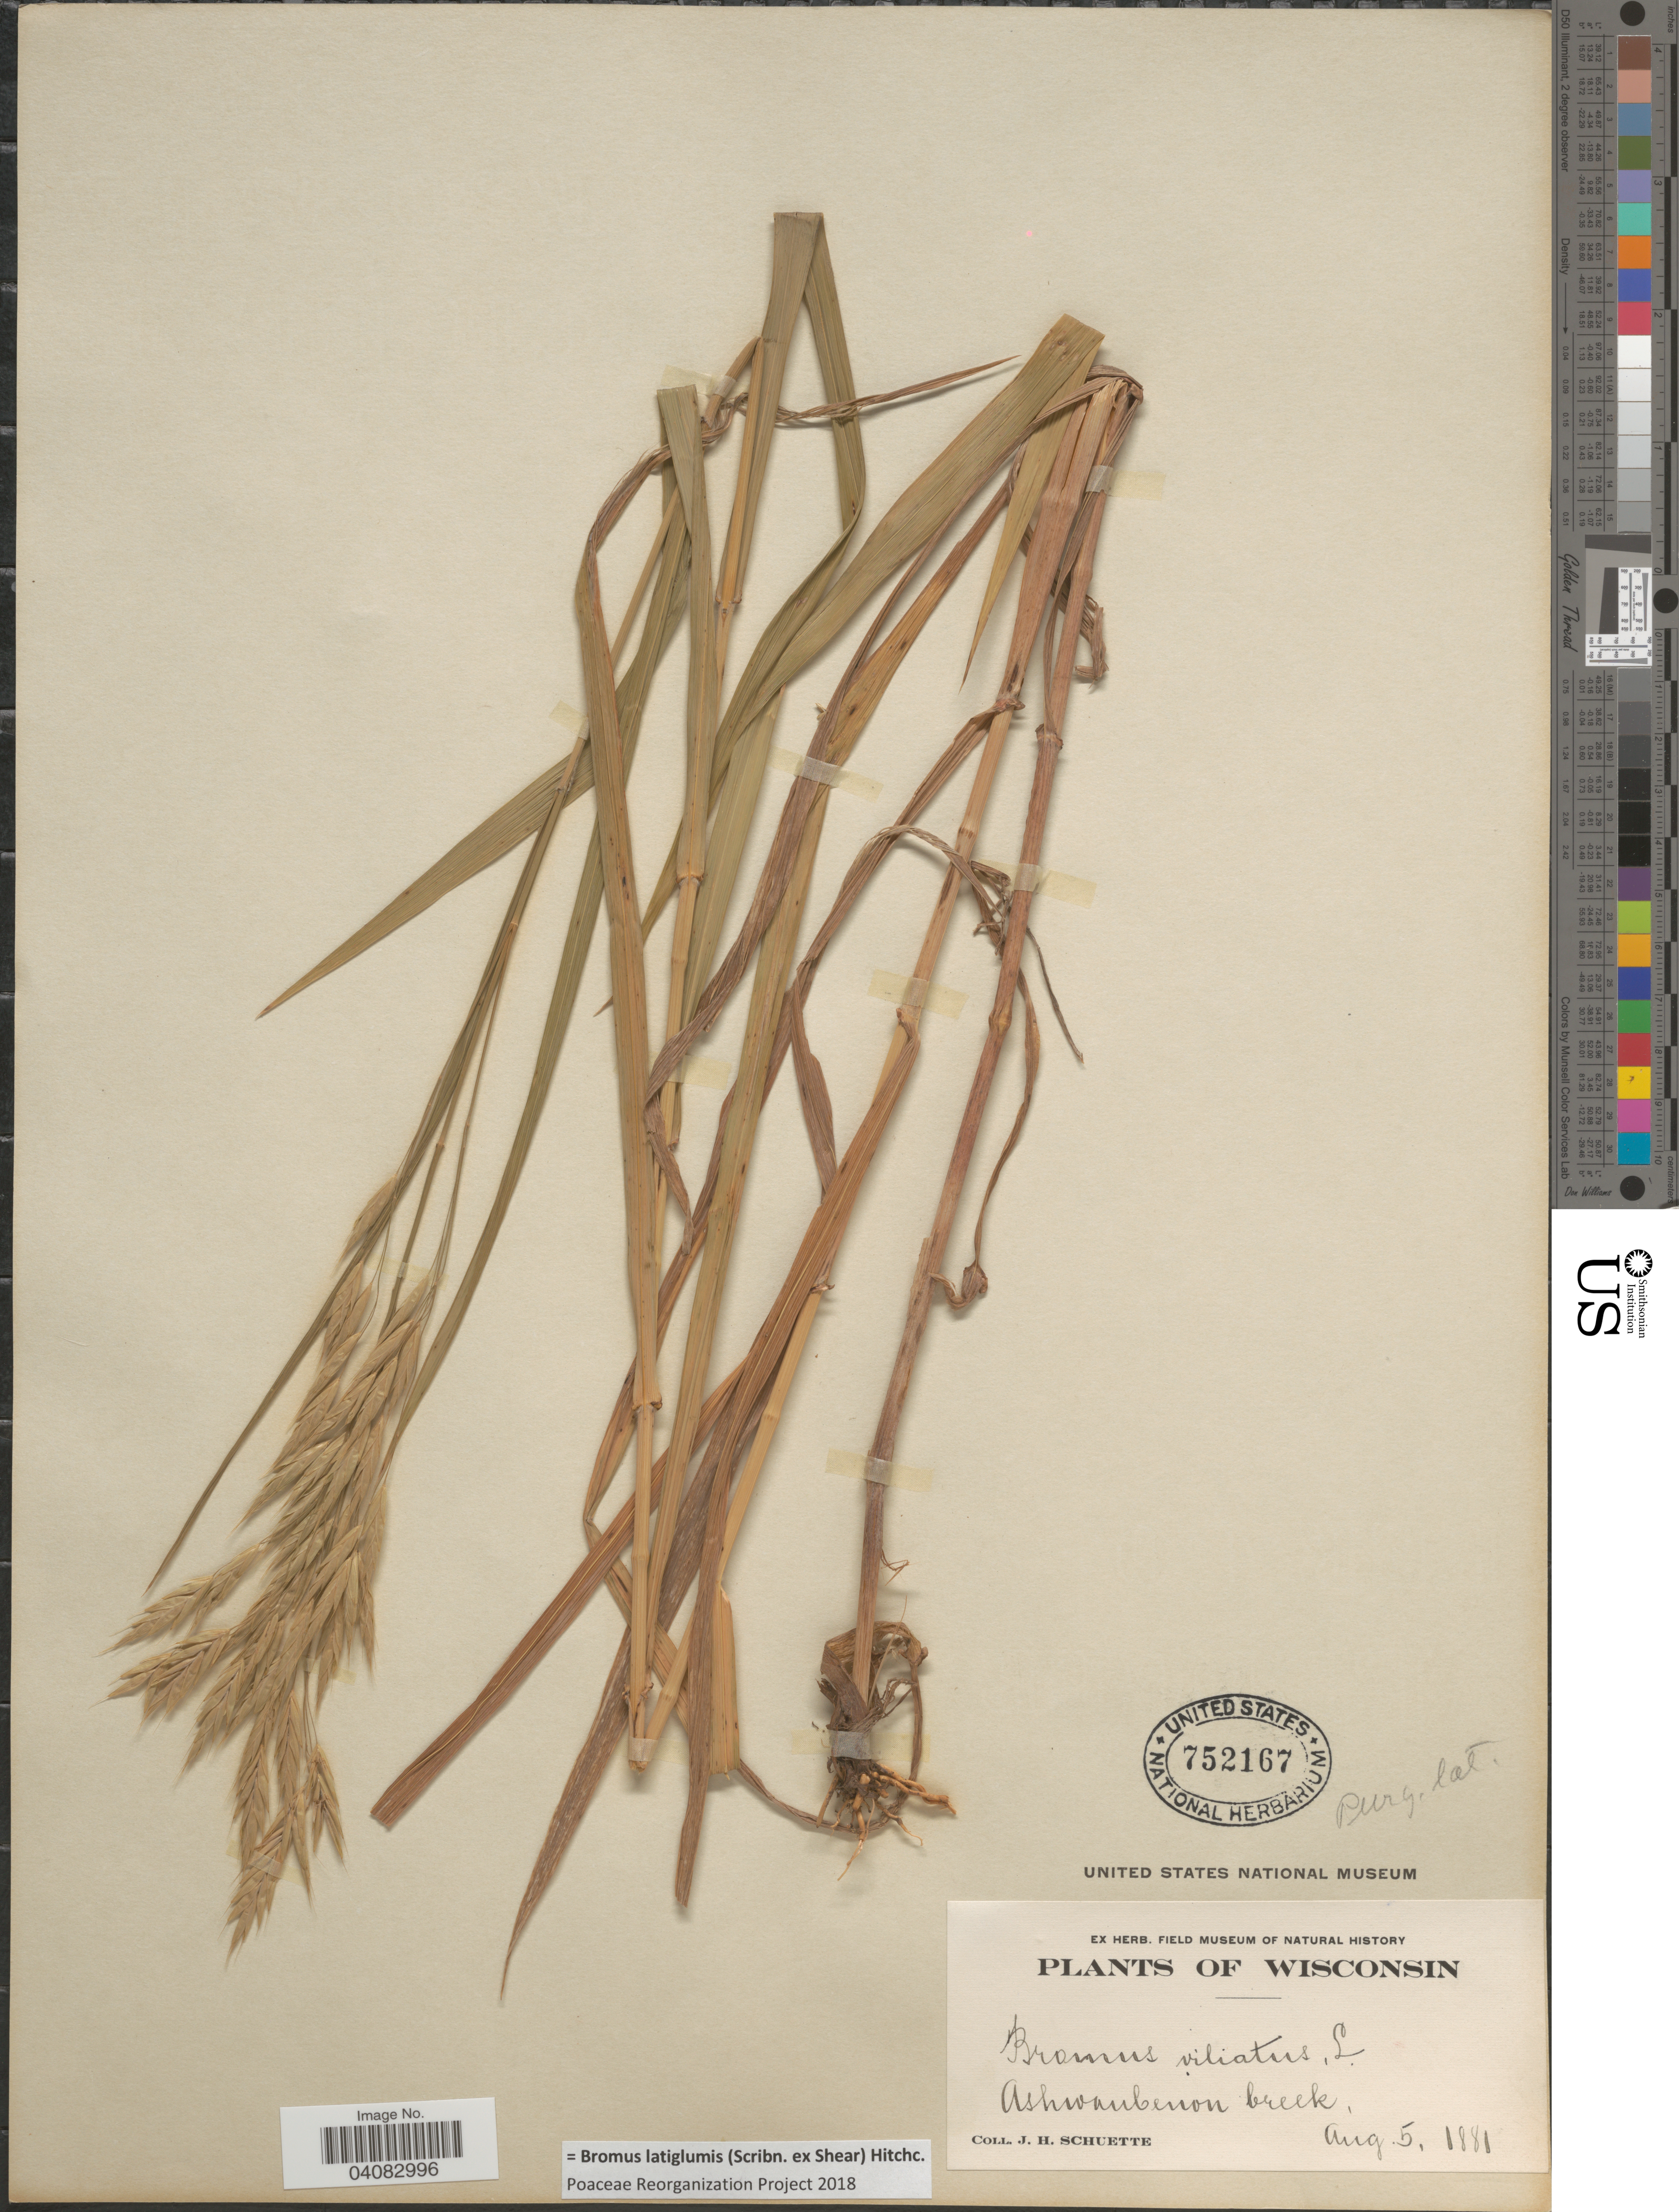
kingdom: Plantae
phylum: Tracheophyta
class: Liliopsida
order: Poales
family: Poaceae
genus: Bromus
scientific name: Bromus latiglumis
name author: (Scribn. ex Shear) Hitchc.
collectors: J. H. Schuette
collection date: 1881-08-05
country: United States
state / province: Wisconsin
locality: Ashwaubenon Creek.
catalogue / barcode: US 752167